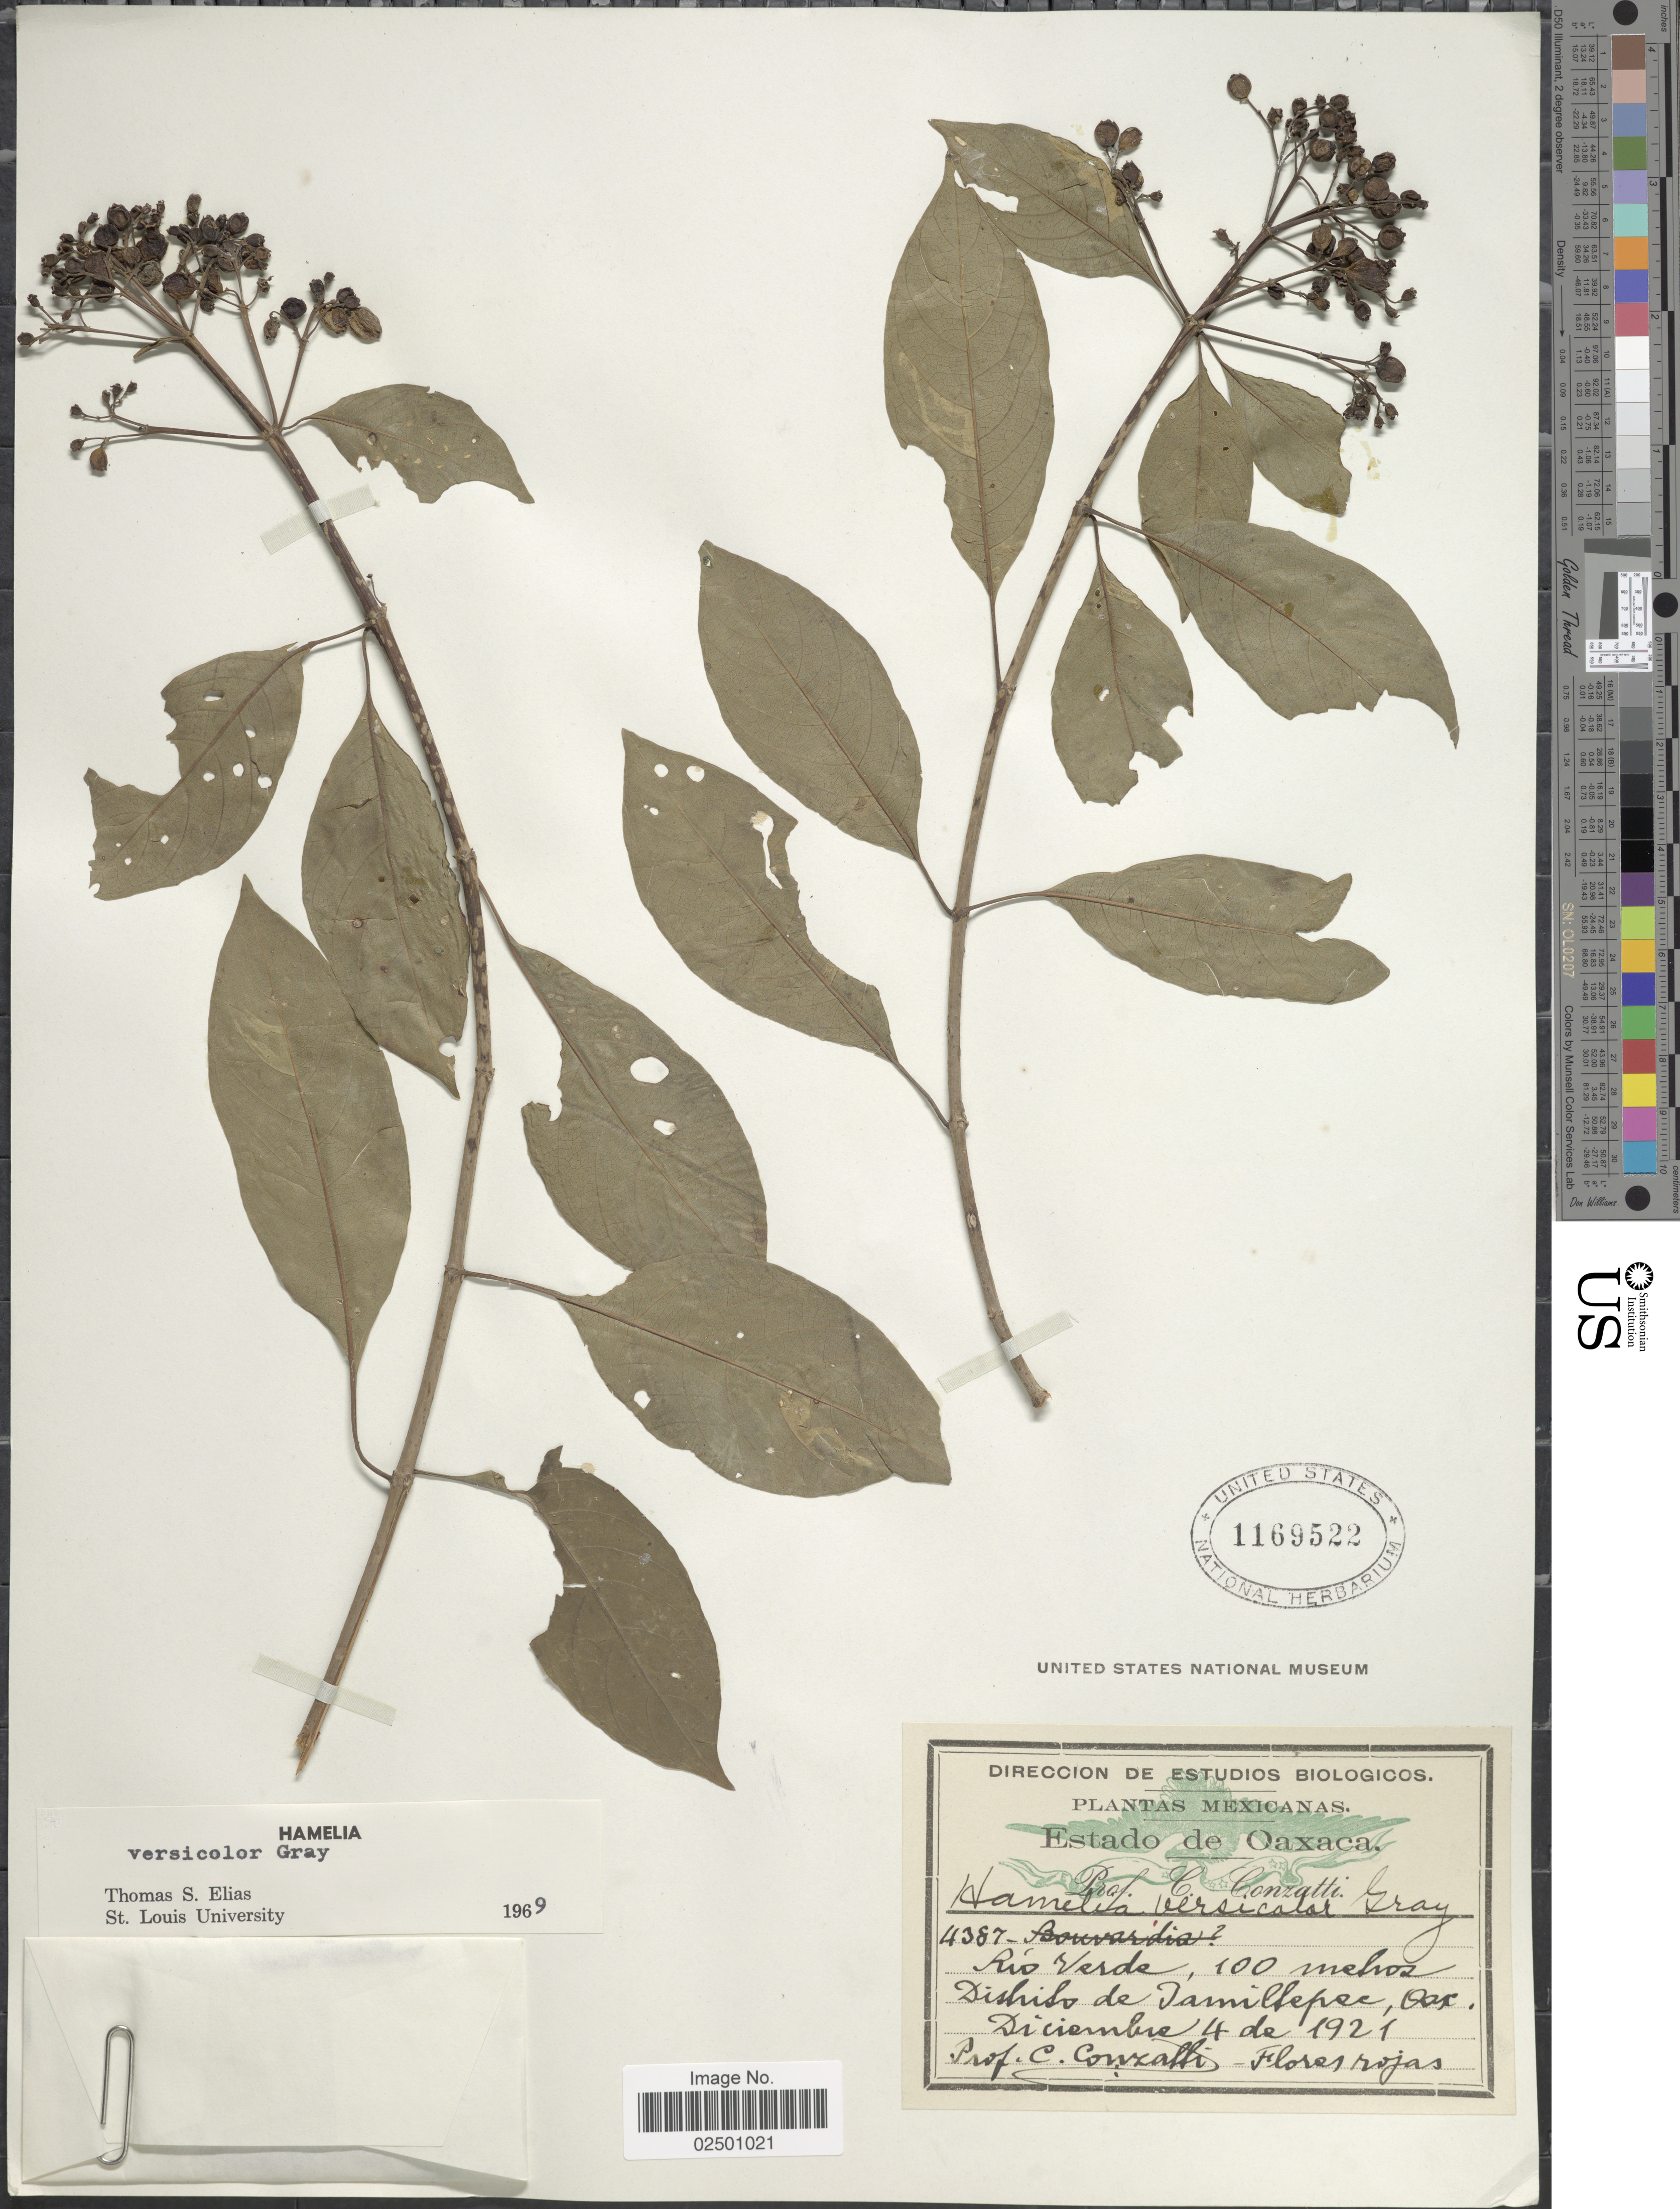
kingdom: Plantae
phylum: Tracheophyta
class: Magnoliopsida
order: Gentianales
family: Rubiaceae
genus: Hamelia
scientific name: Hamelia versicolor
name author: A. Gray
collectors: C. Conzatti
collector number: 4387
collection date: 1921-12-04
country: Mexico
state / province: Oaxaca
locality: Distrito de Tamiltepec, Oax.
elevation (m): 100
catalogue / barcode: US 1169522